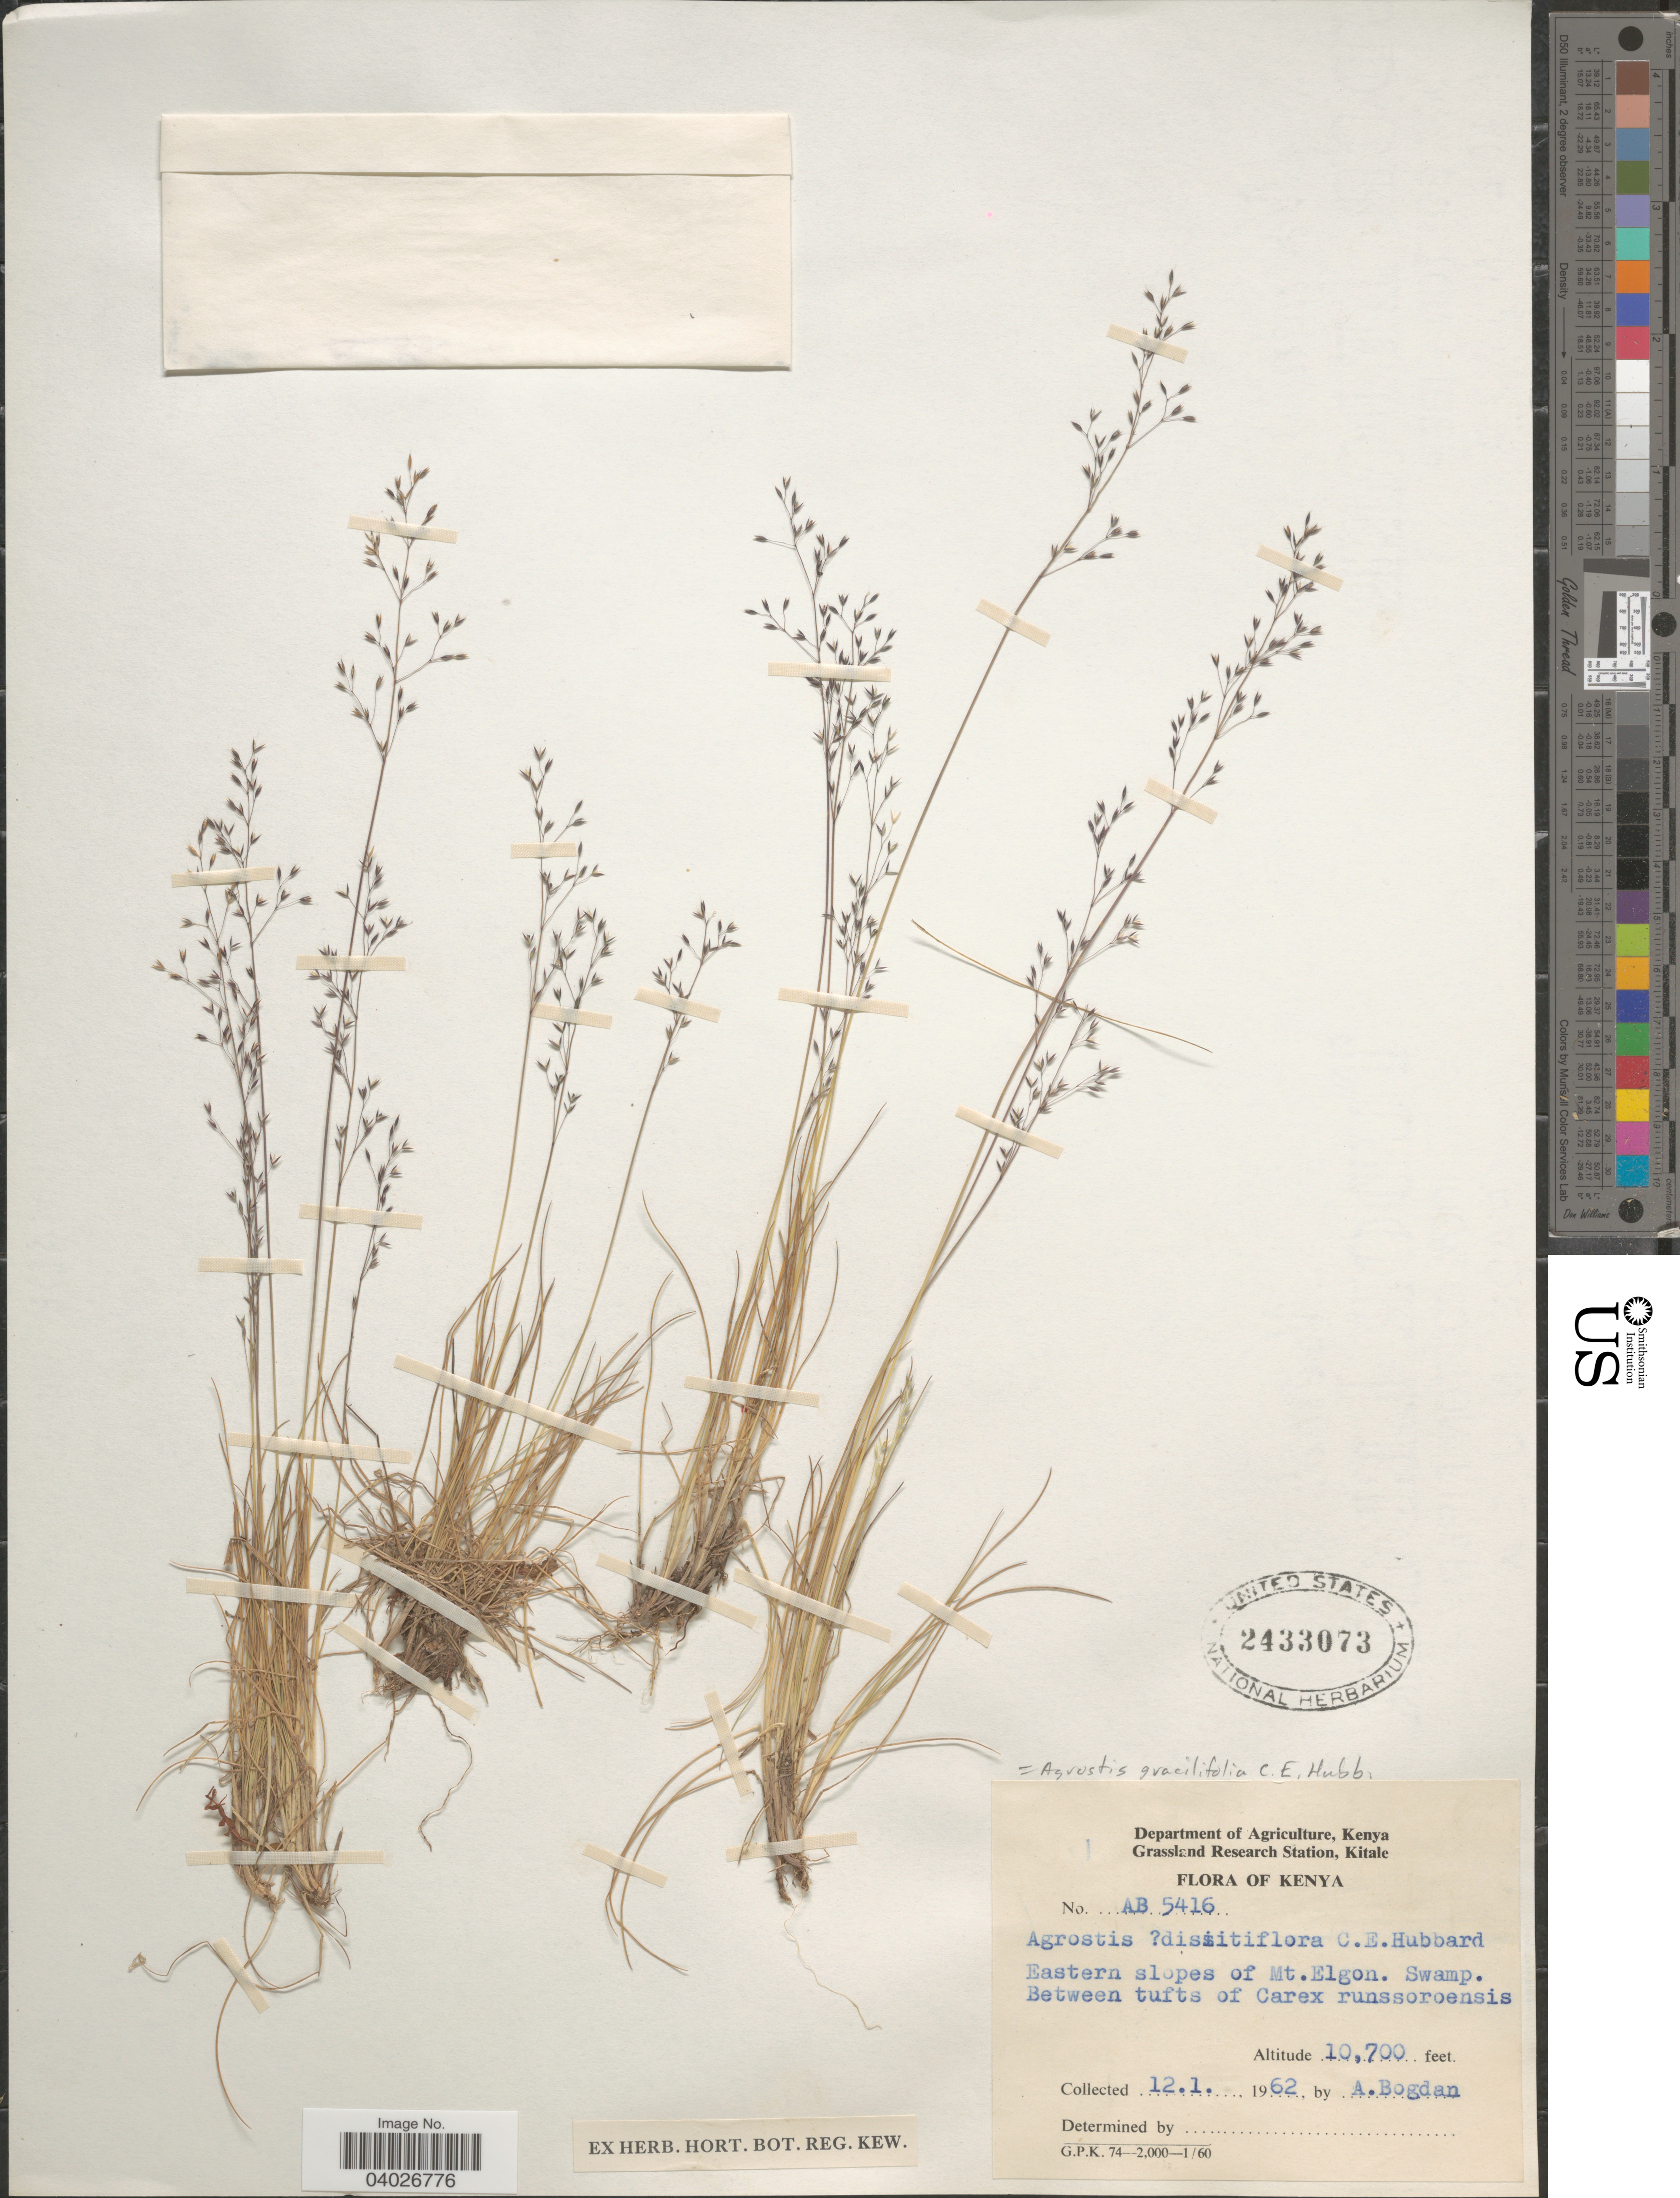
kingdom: Plantae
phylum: Tracheophyta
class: Liliopsida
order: Poales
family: Poaceae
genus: Agrostis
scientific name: Agrostis gracilifolia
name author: C.E. Hubb.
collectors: A. Bogdan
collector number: AB5416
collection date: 1962-01-12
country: Kenya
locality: Eastern slopes of Mt. Elgon.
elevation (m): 3261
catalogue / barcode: US 2433073